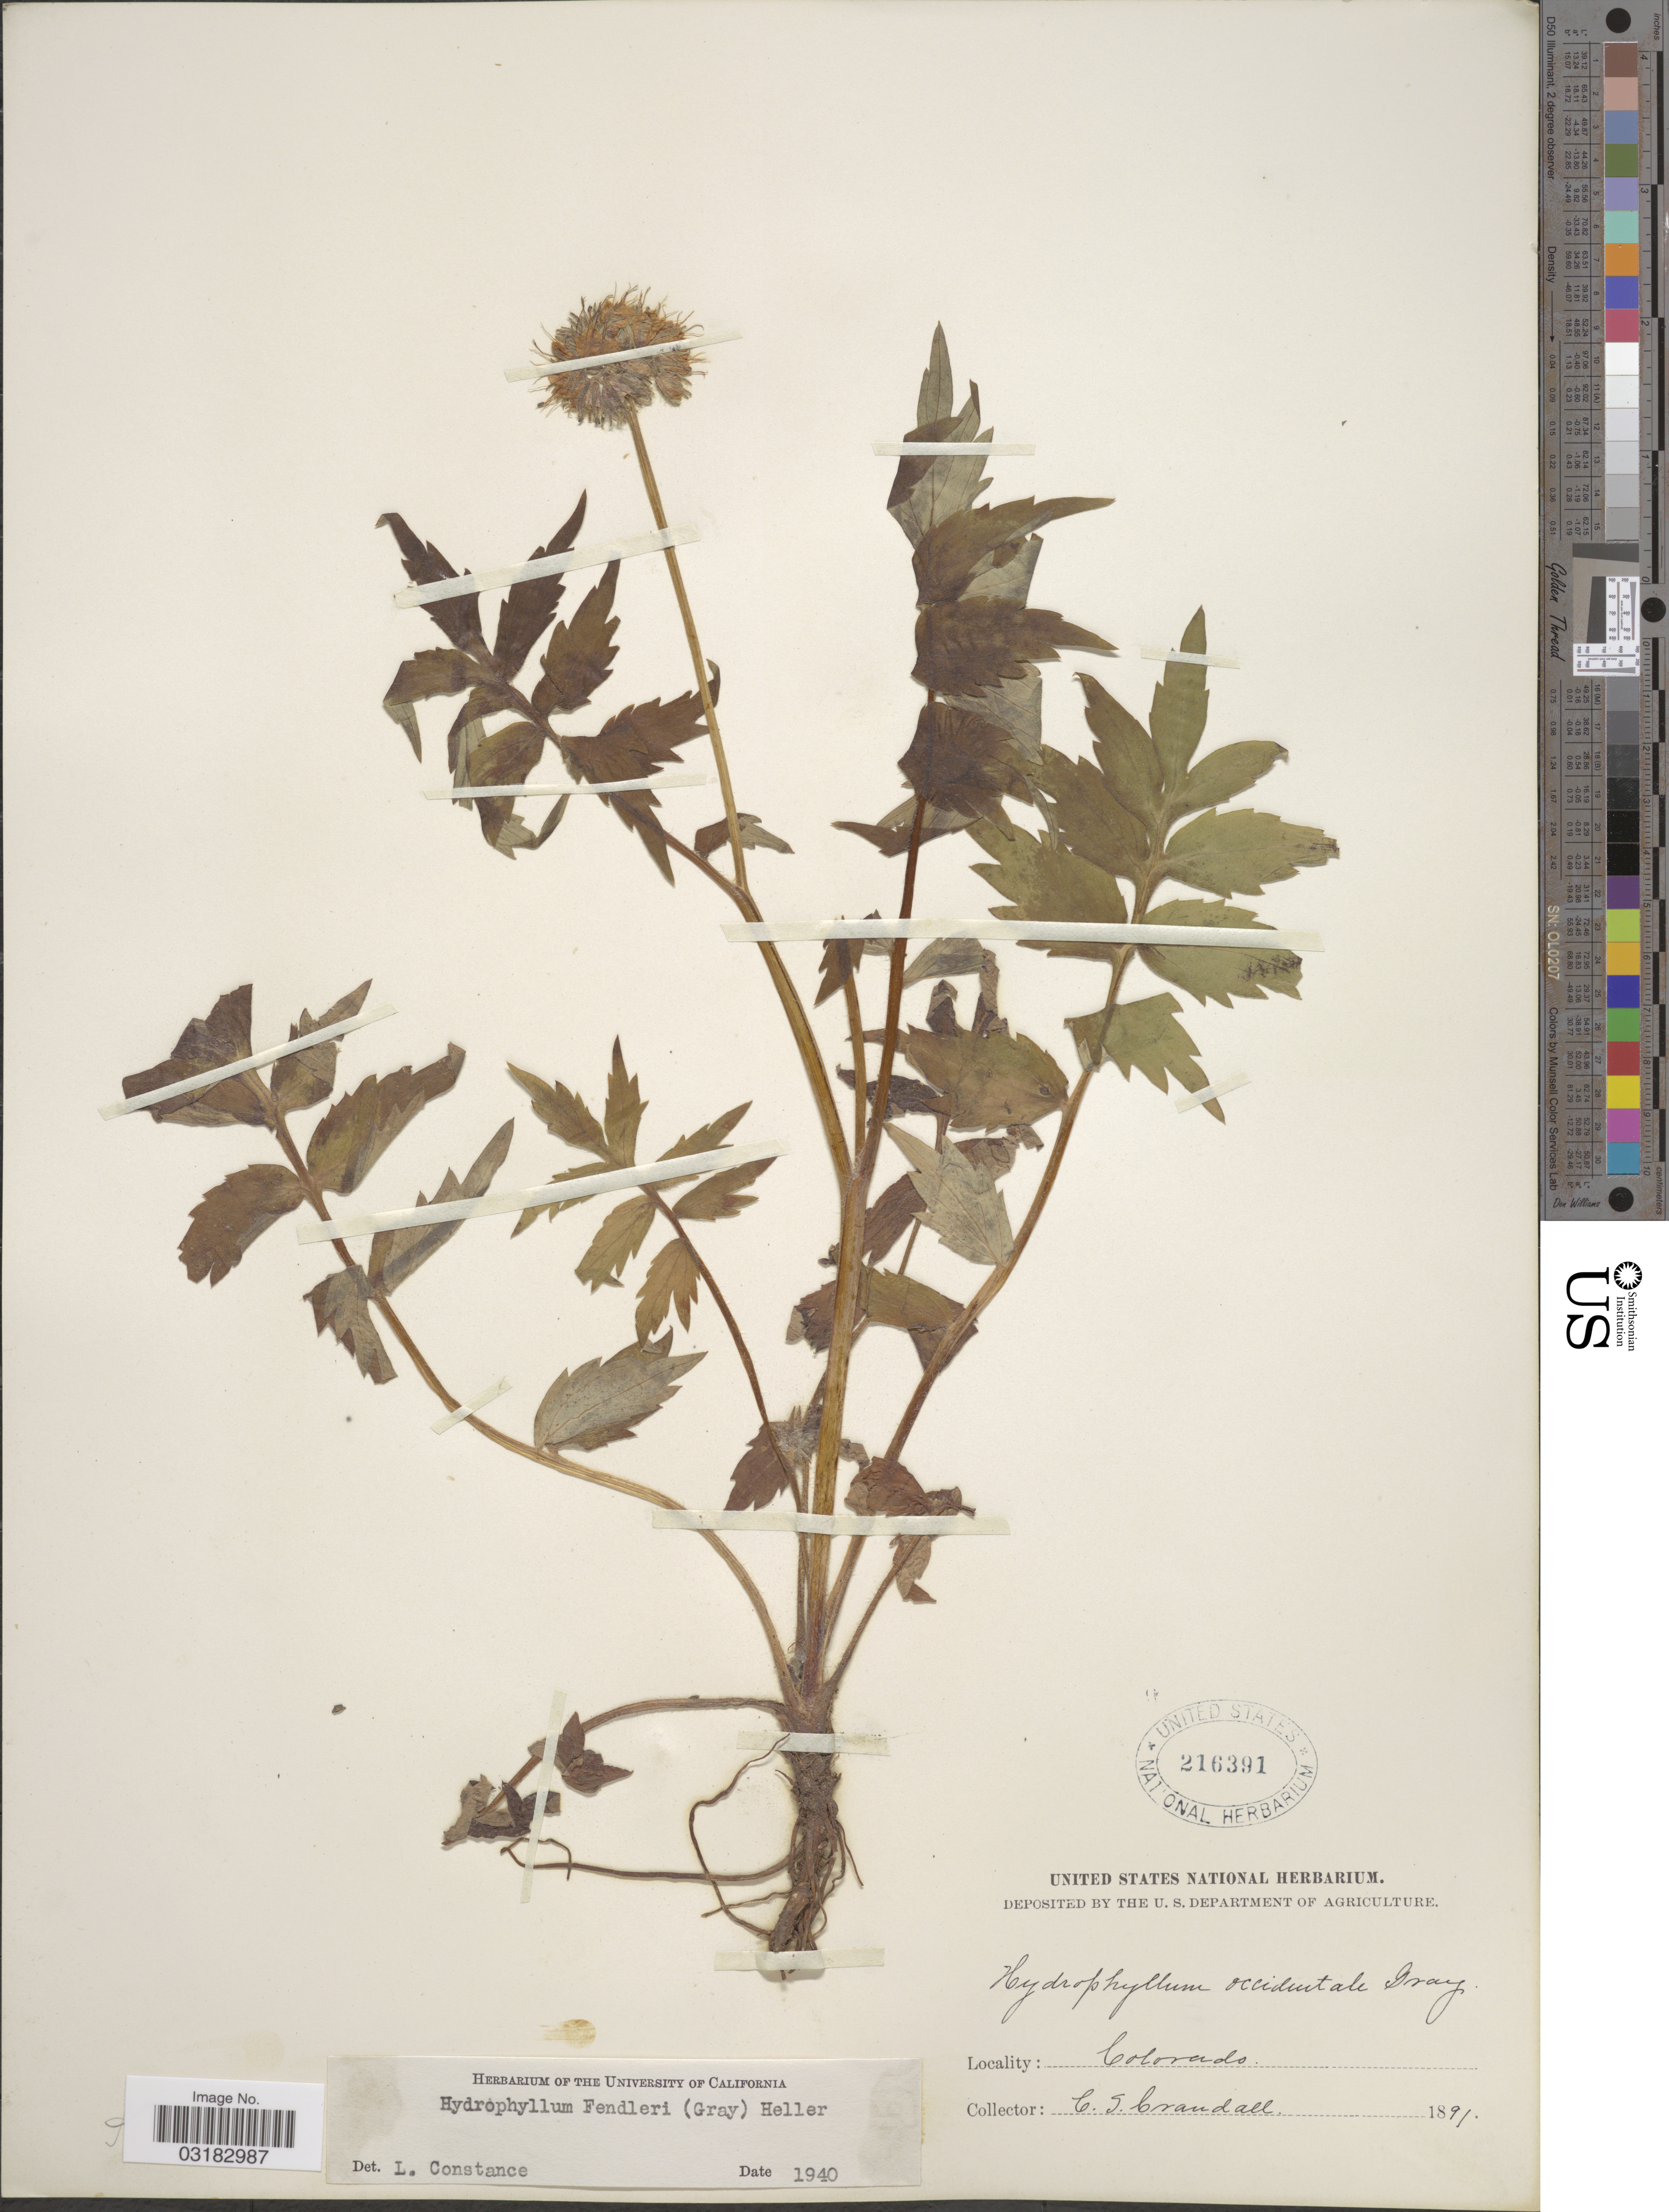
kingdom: Plantae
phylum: Tracheophyta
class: Magnoliopsida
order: Boraginales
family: Hydrophyllaceae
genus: Hydrophyllum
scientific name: Hydrophyllum fendleri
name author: (A. Gray) A. Heller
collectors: C. Crandall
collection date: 1891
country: United States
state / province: Colorado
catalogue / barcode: US 216391